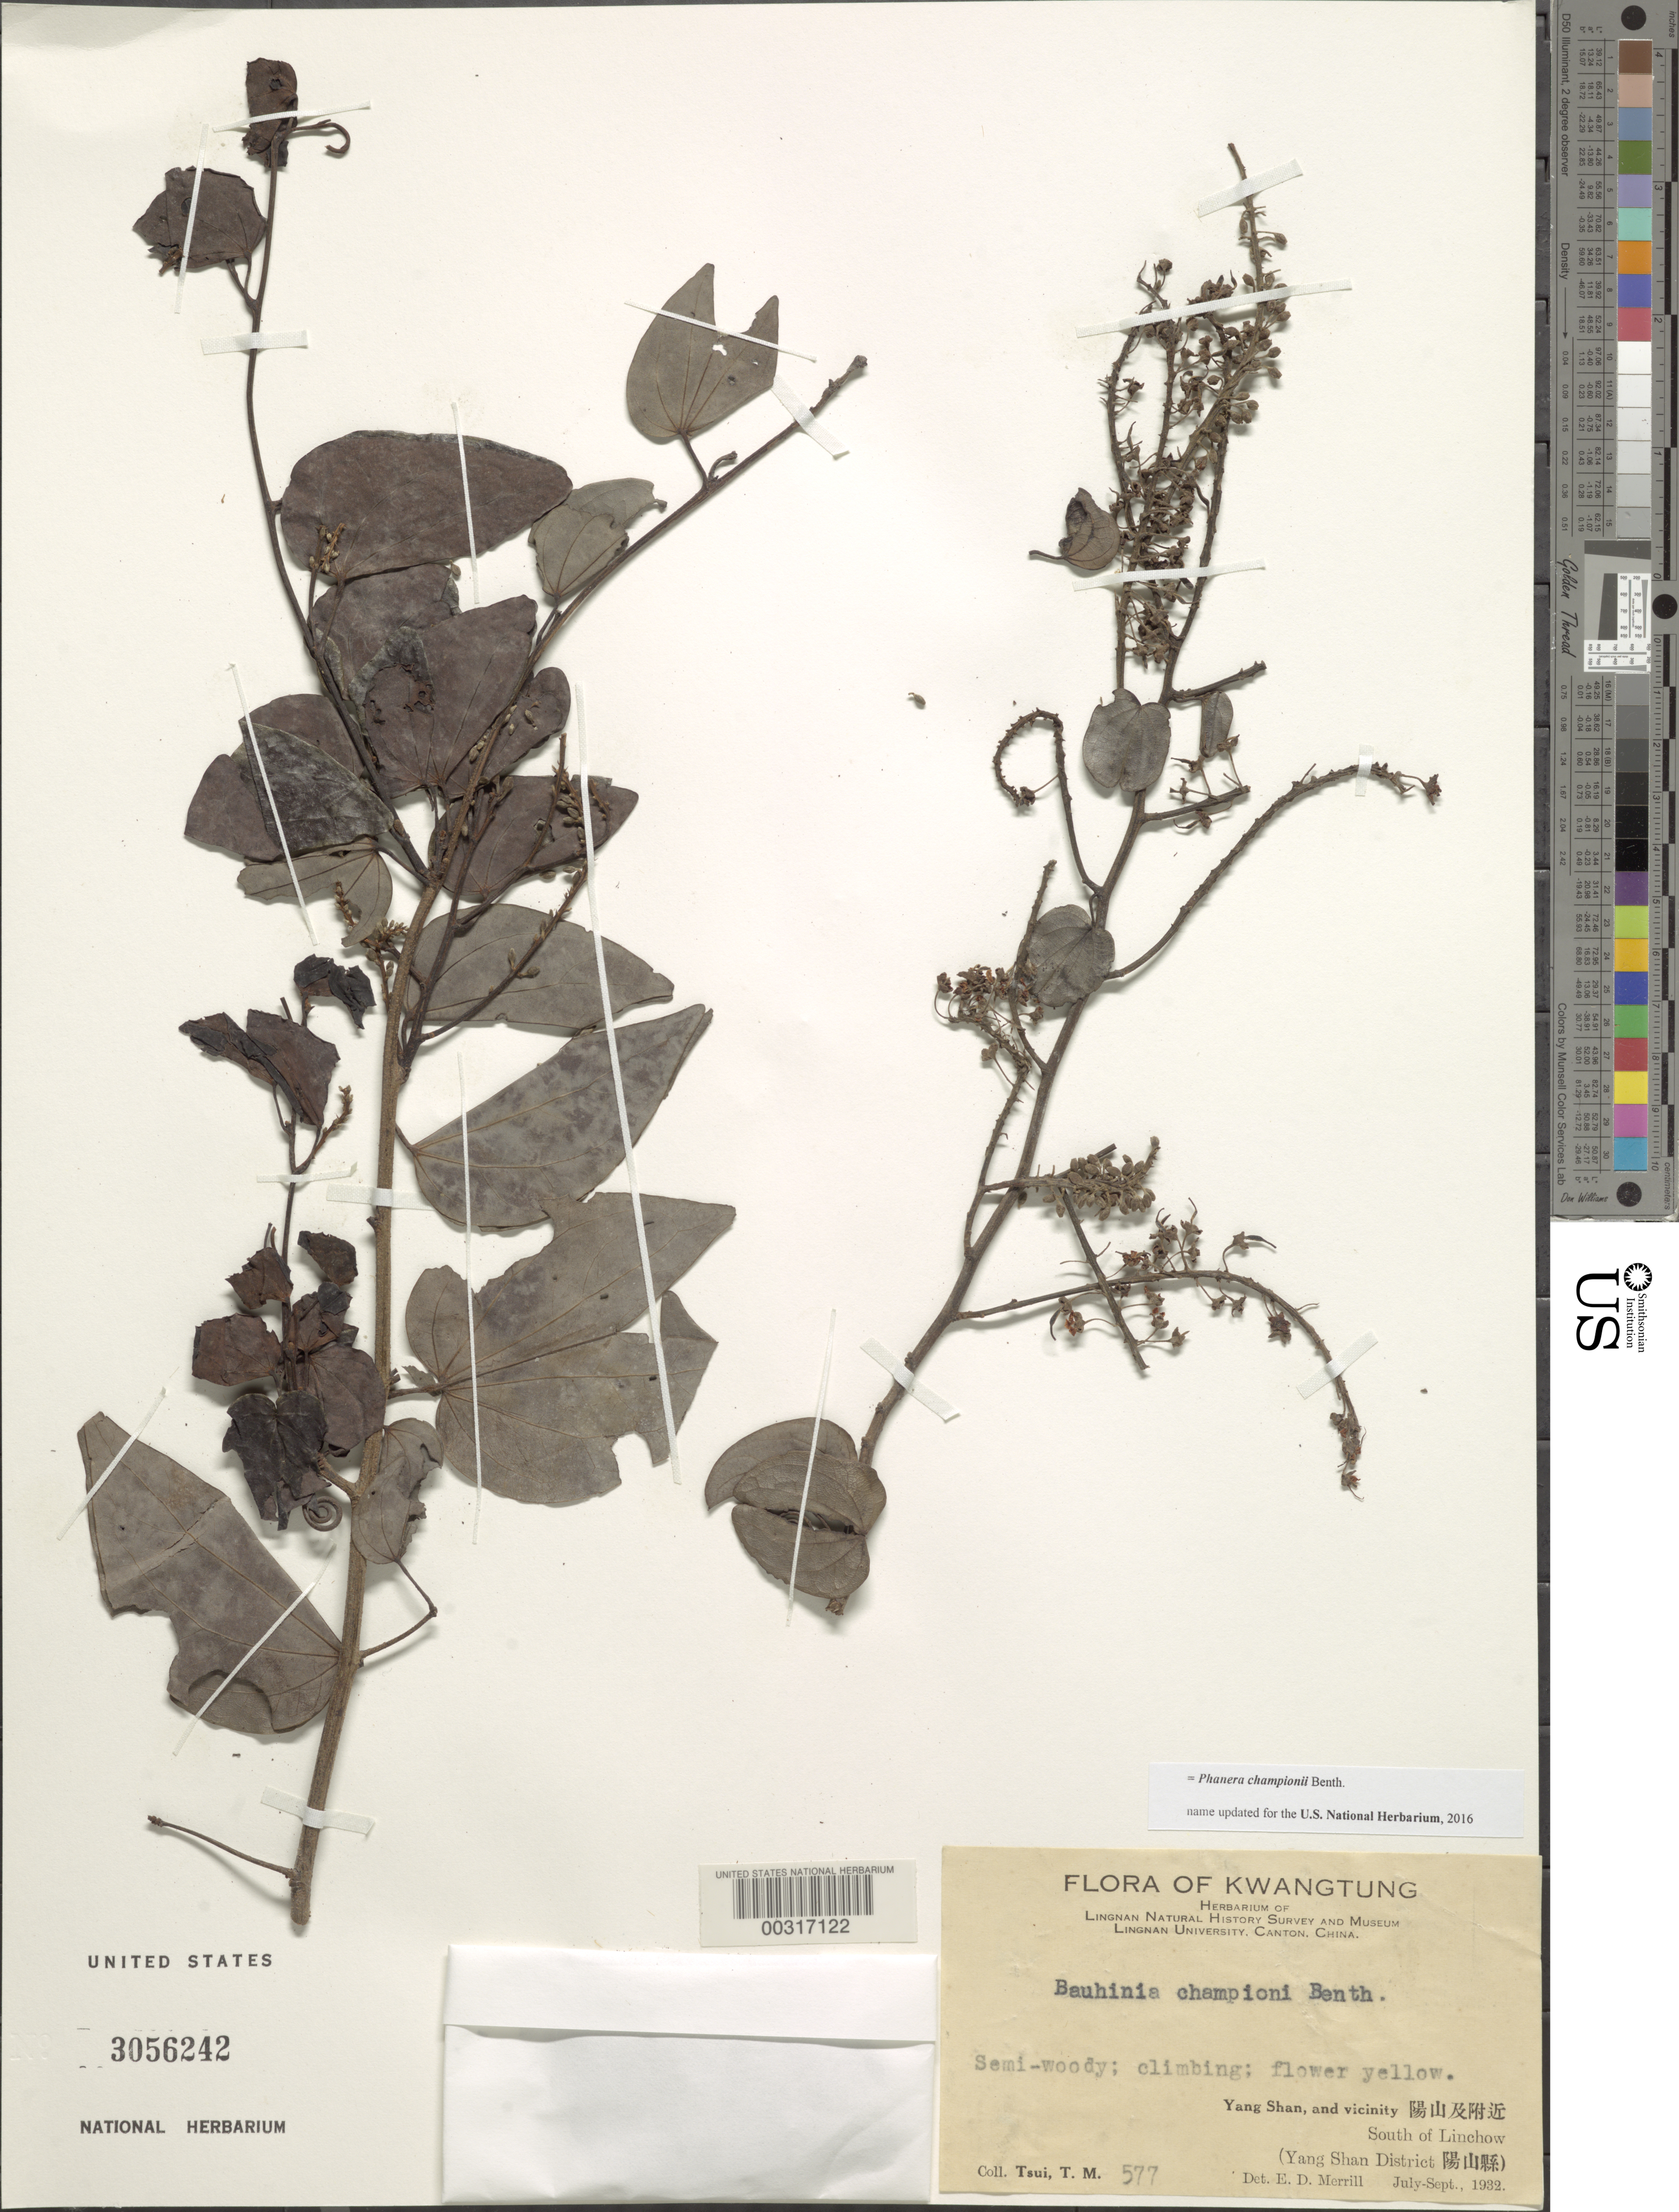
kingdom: Plantae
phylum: Tracheophyta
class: Magnoliopsida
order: Fabales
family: Fabaceae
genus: Phanera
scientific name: Phanera championii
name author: Benth.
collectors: T. Tsui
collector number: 577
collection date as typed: Jul 1932 to -- Sep 1932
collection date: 1932-07/1932-09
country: China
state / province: Guangxi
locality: Yang shan dist., s of linchow, yang shan, and vicinity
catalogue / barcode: US 3056242